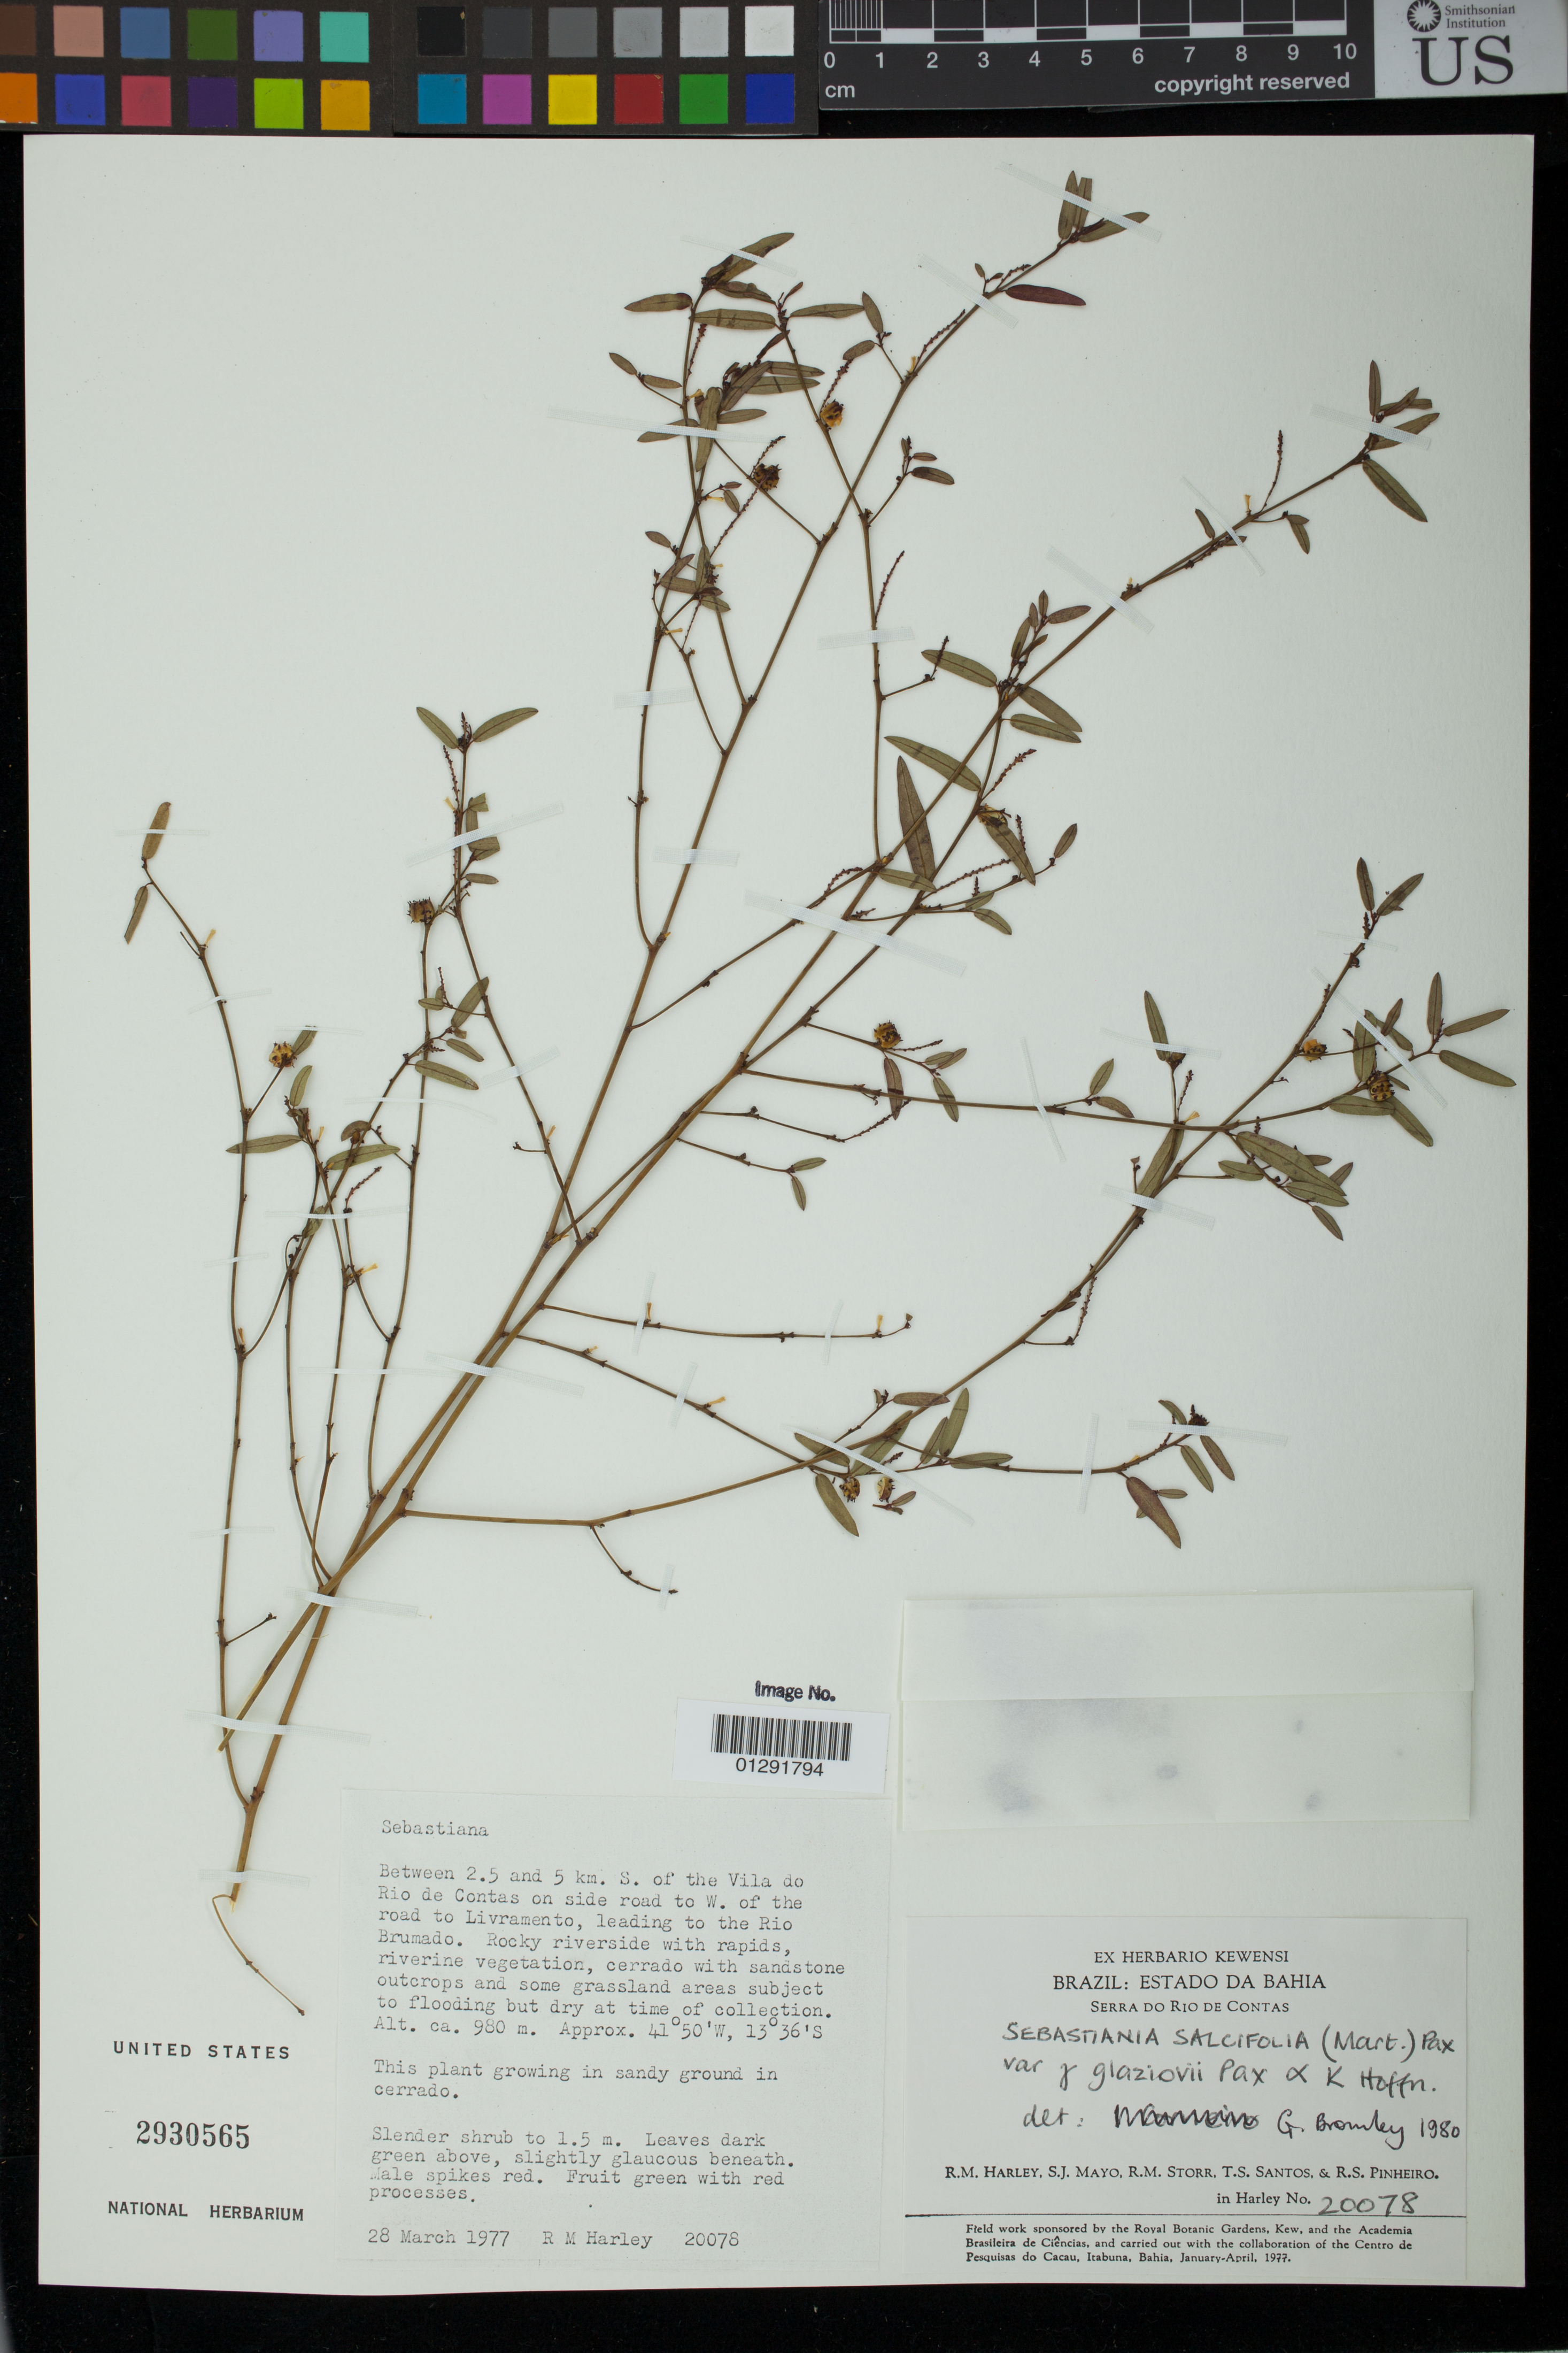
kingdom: Plantae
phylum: Tracheophyta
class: Magnoliopsida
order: Malpighiales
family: Euphorbiaceae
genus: Sebastiania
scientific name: Sebastiania salicifolia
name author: (Mart.) Pax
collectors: R. M. Harley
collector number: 20078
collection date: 1977-03-28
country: Brazil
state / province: Bahia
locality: Sebastiana. Between 2.5 and 5 km. S. of the Villa do Rio de Contas on side road to W. of the road to Livramento, leading to the Rio Brumado.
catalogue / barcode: US 2930565